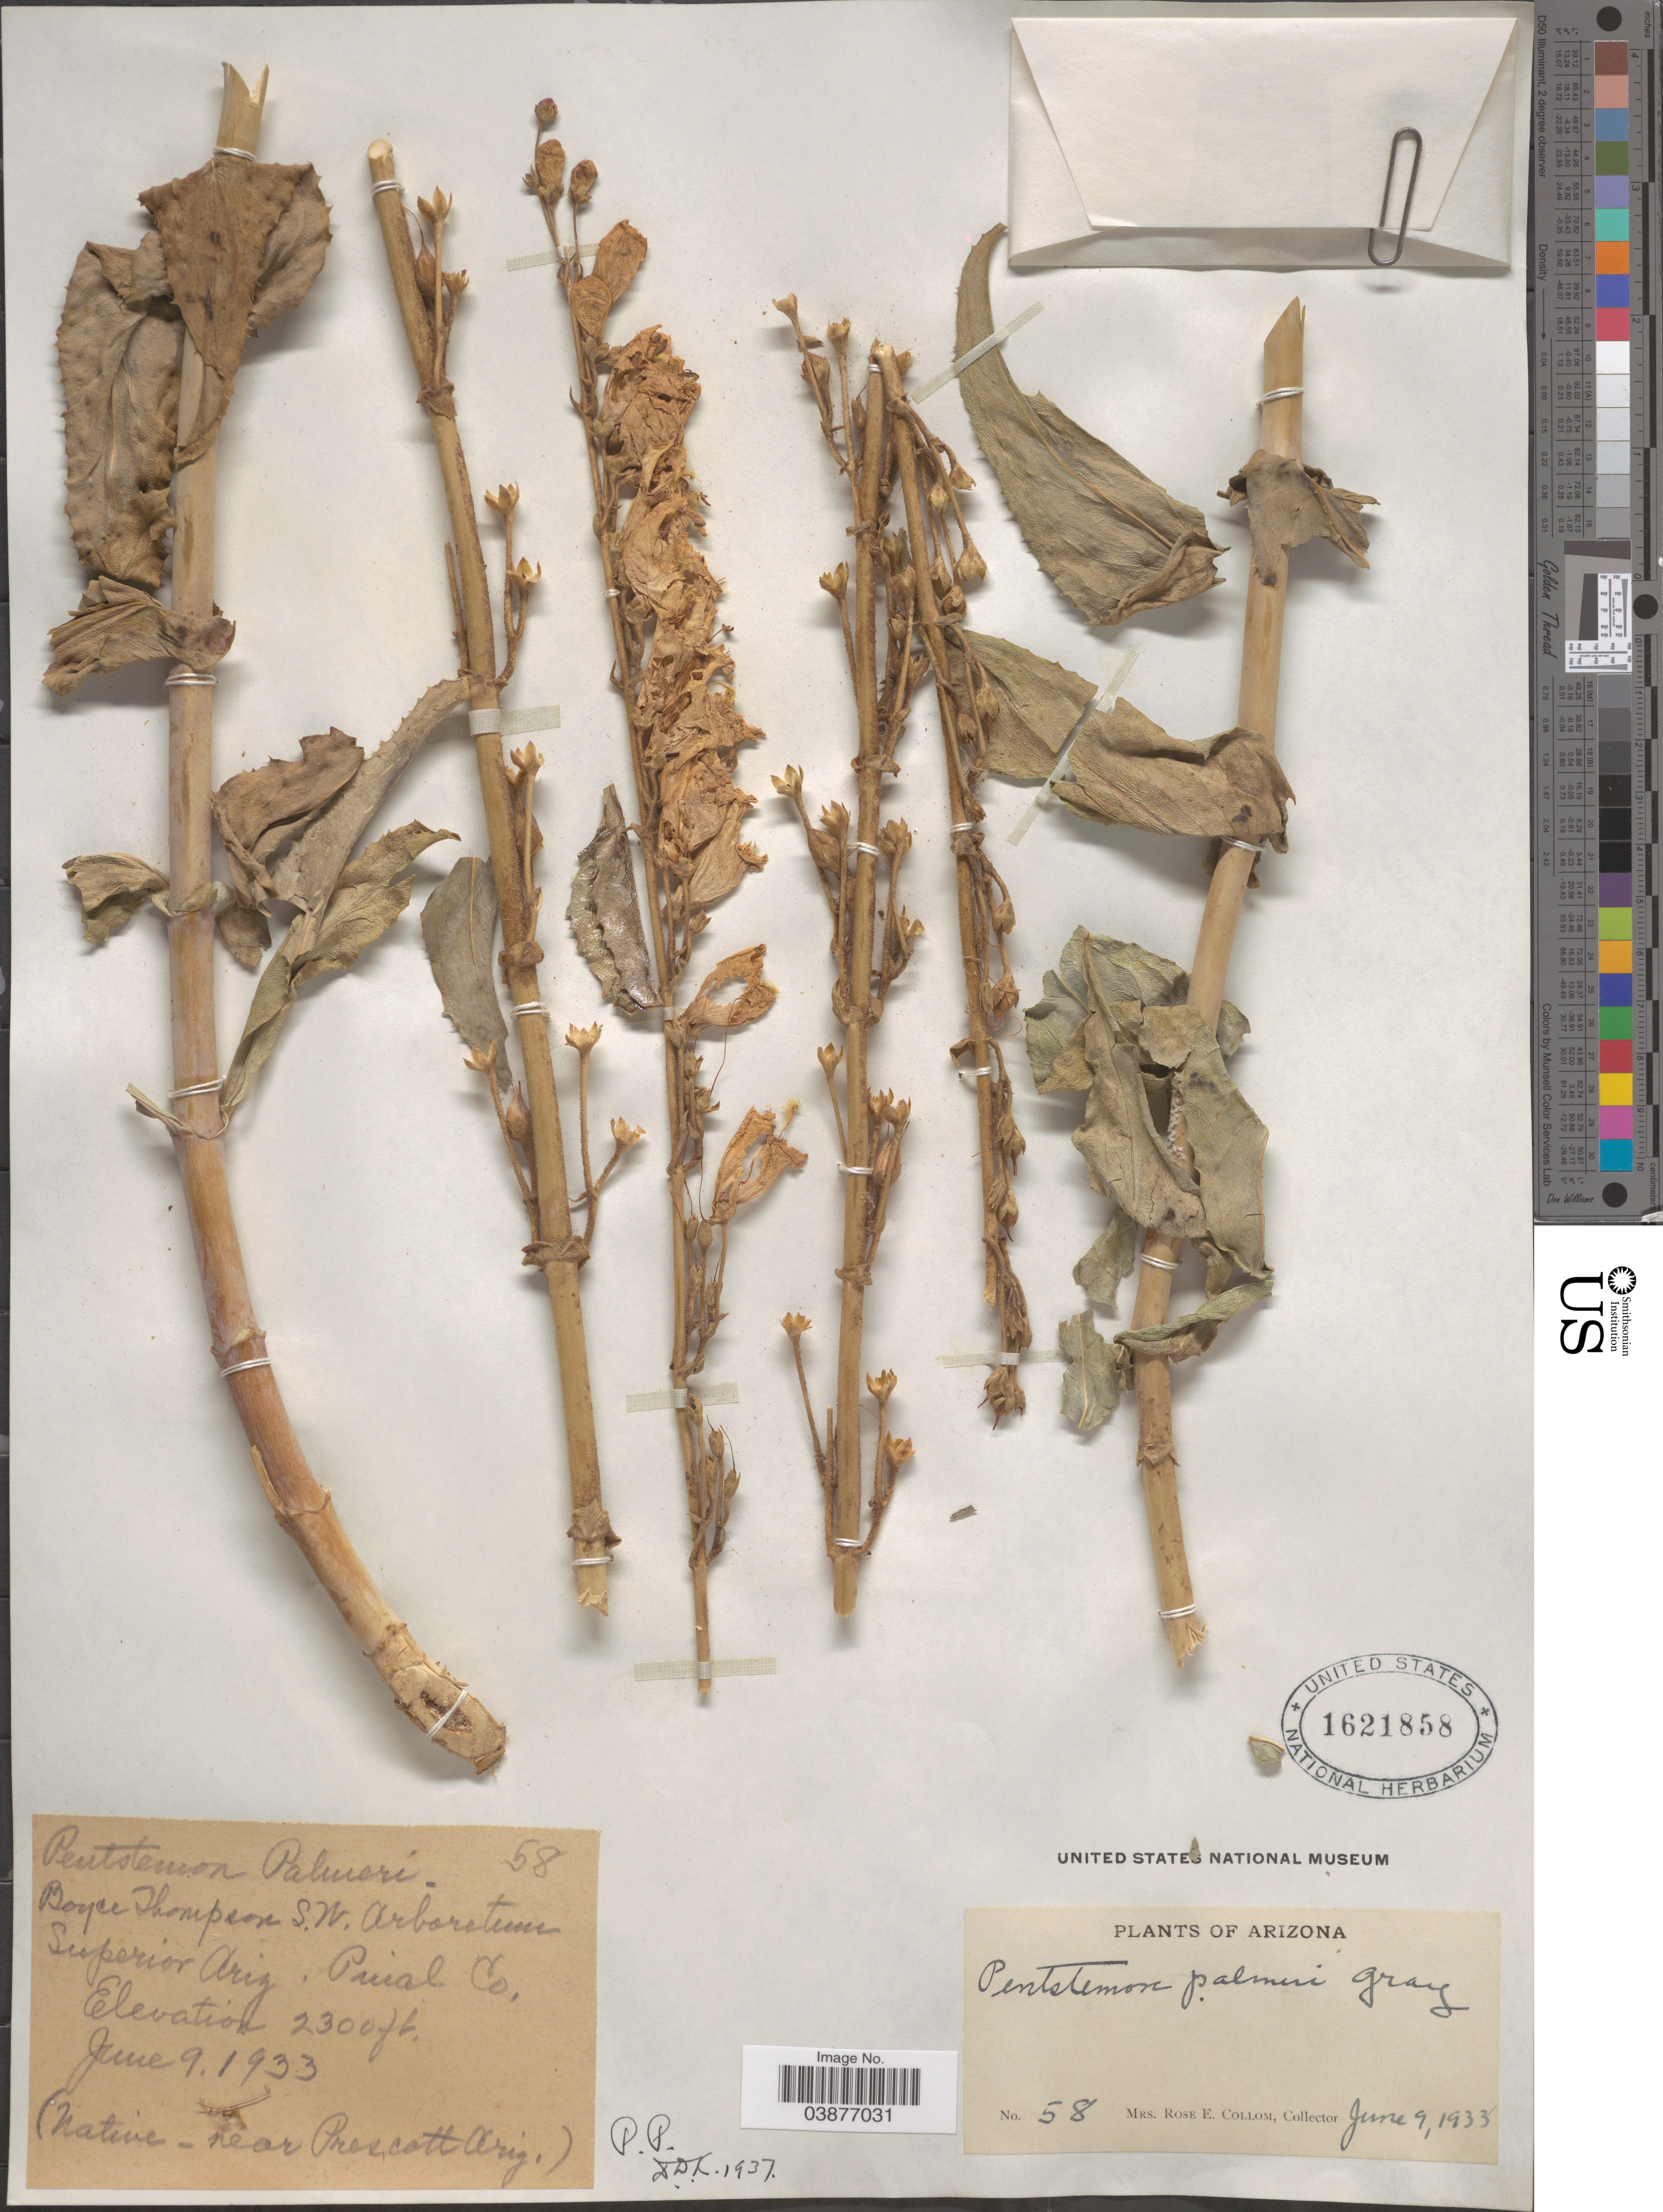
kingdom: Plantae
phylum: Tracheophyta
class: Magnoliopsida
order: Lamiales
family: Plantaginaceae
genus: Penstemon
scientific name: Penstemon palmeri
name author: A. Gray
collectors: R. E. Collom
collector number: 58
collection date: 1933-06-09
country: United States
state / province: Arizona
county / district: Pinal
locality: Boyce Thompson S. W. Arboretum Superior. Pinal Co.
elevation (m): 701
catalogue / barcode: US 1621858